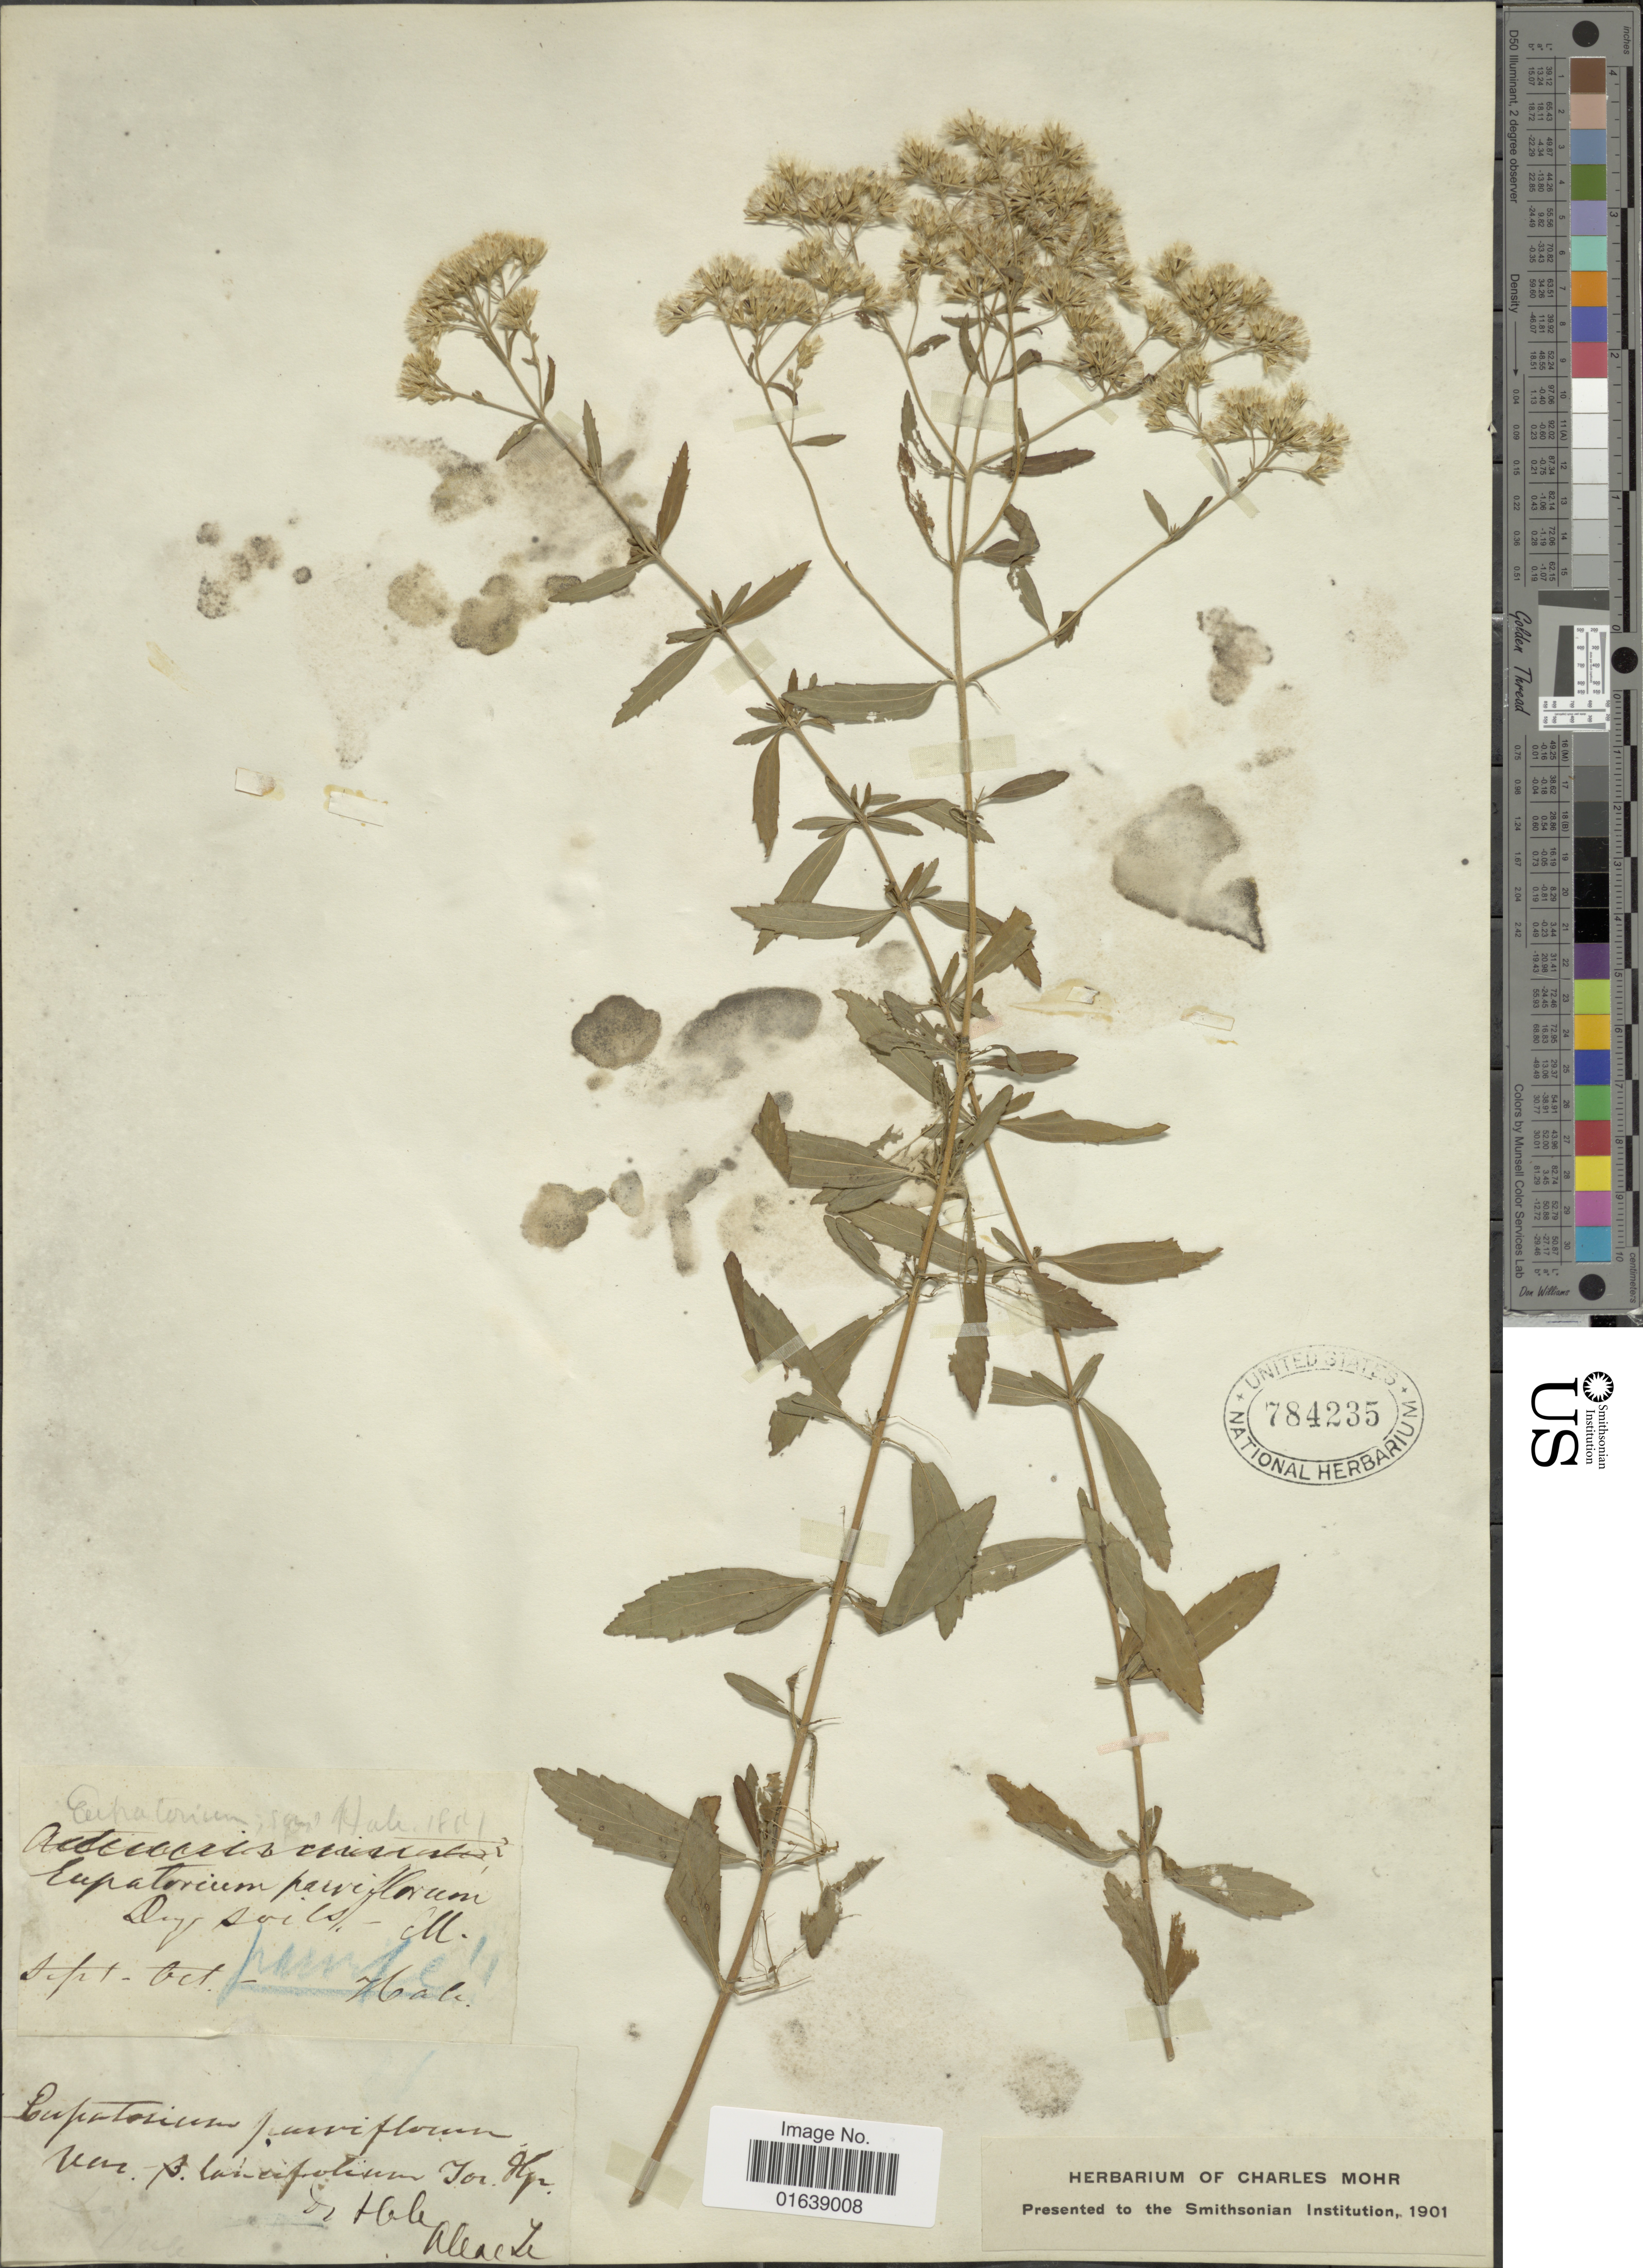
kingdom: Plantae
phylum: Tracheophyta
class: Magnoliopsida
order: Asterales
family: Asteraceae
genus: Eupatorium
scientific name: Eupatorium cuneifolium var. semiserratum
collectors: -- Hale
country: United States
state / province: Florida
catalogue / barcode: US 784235